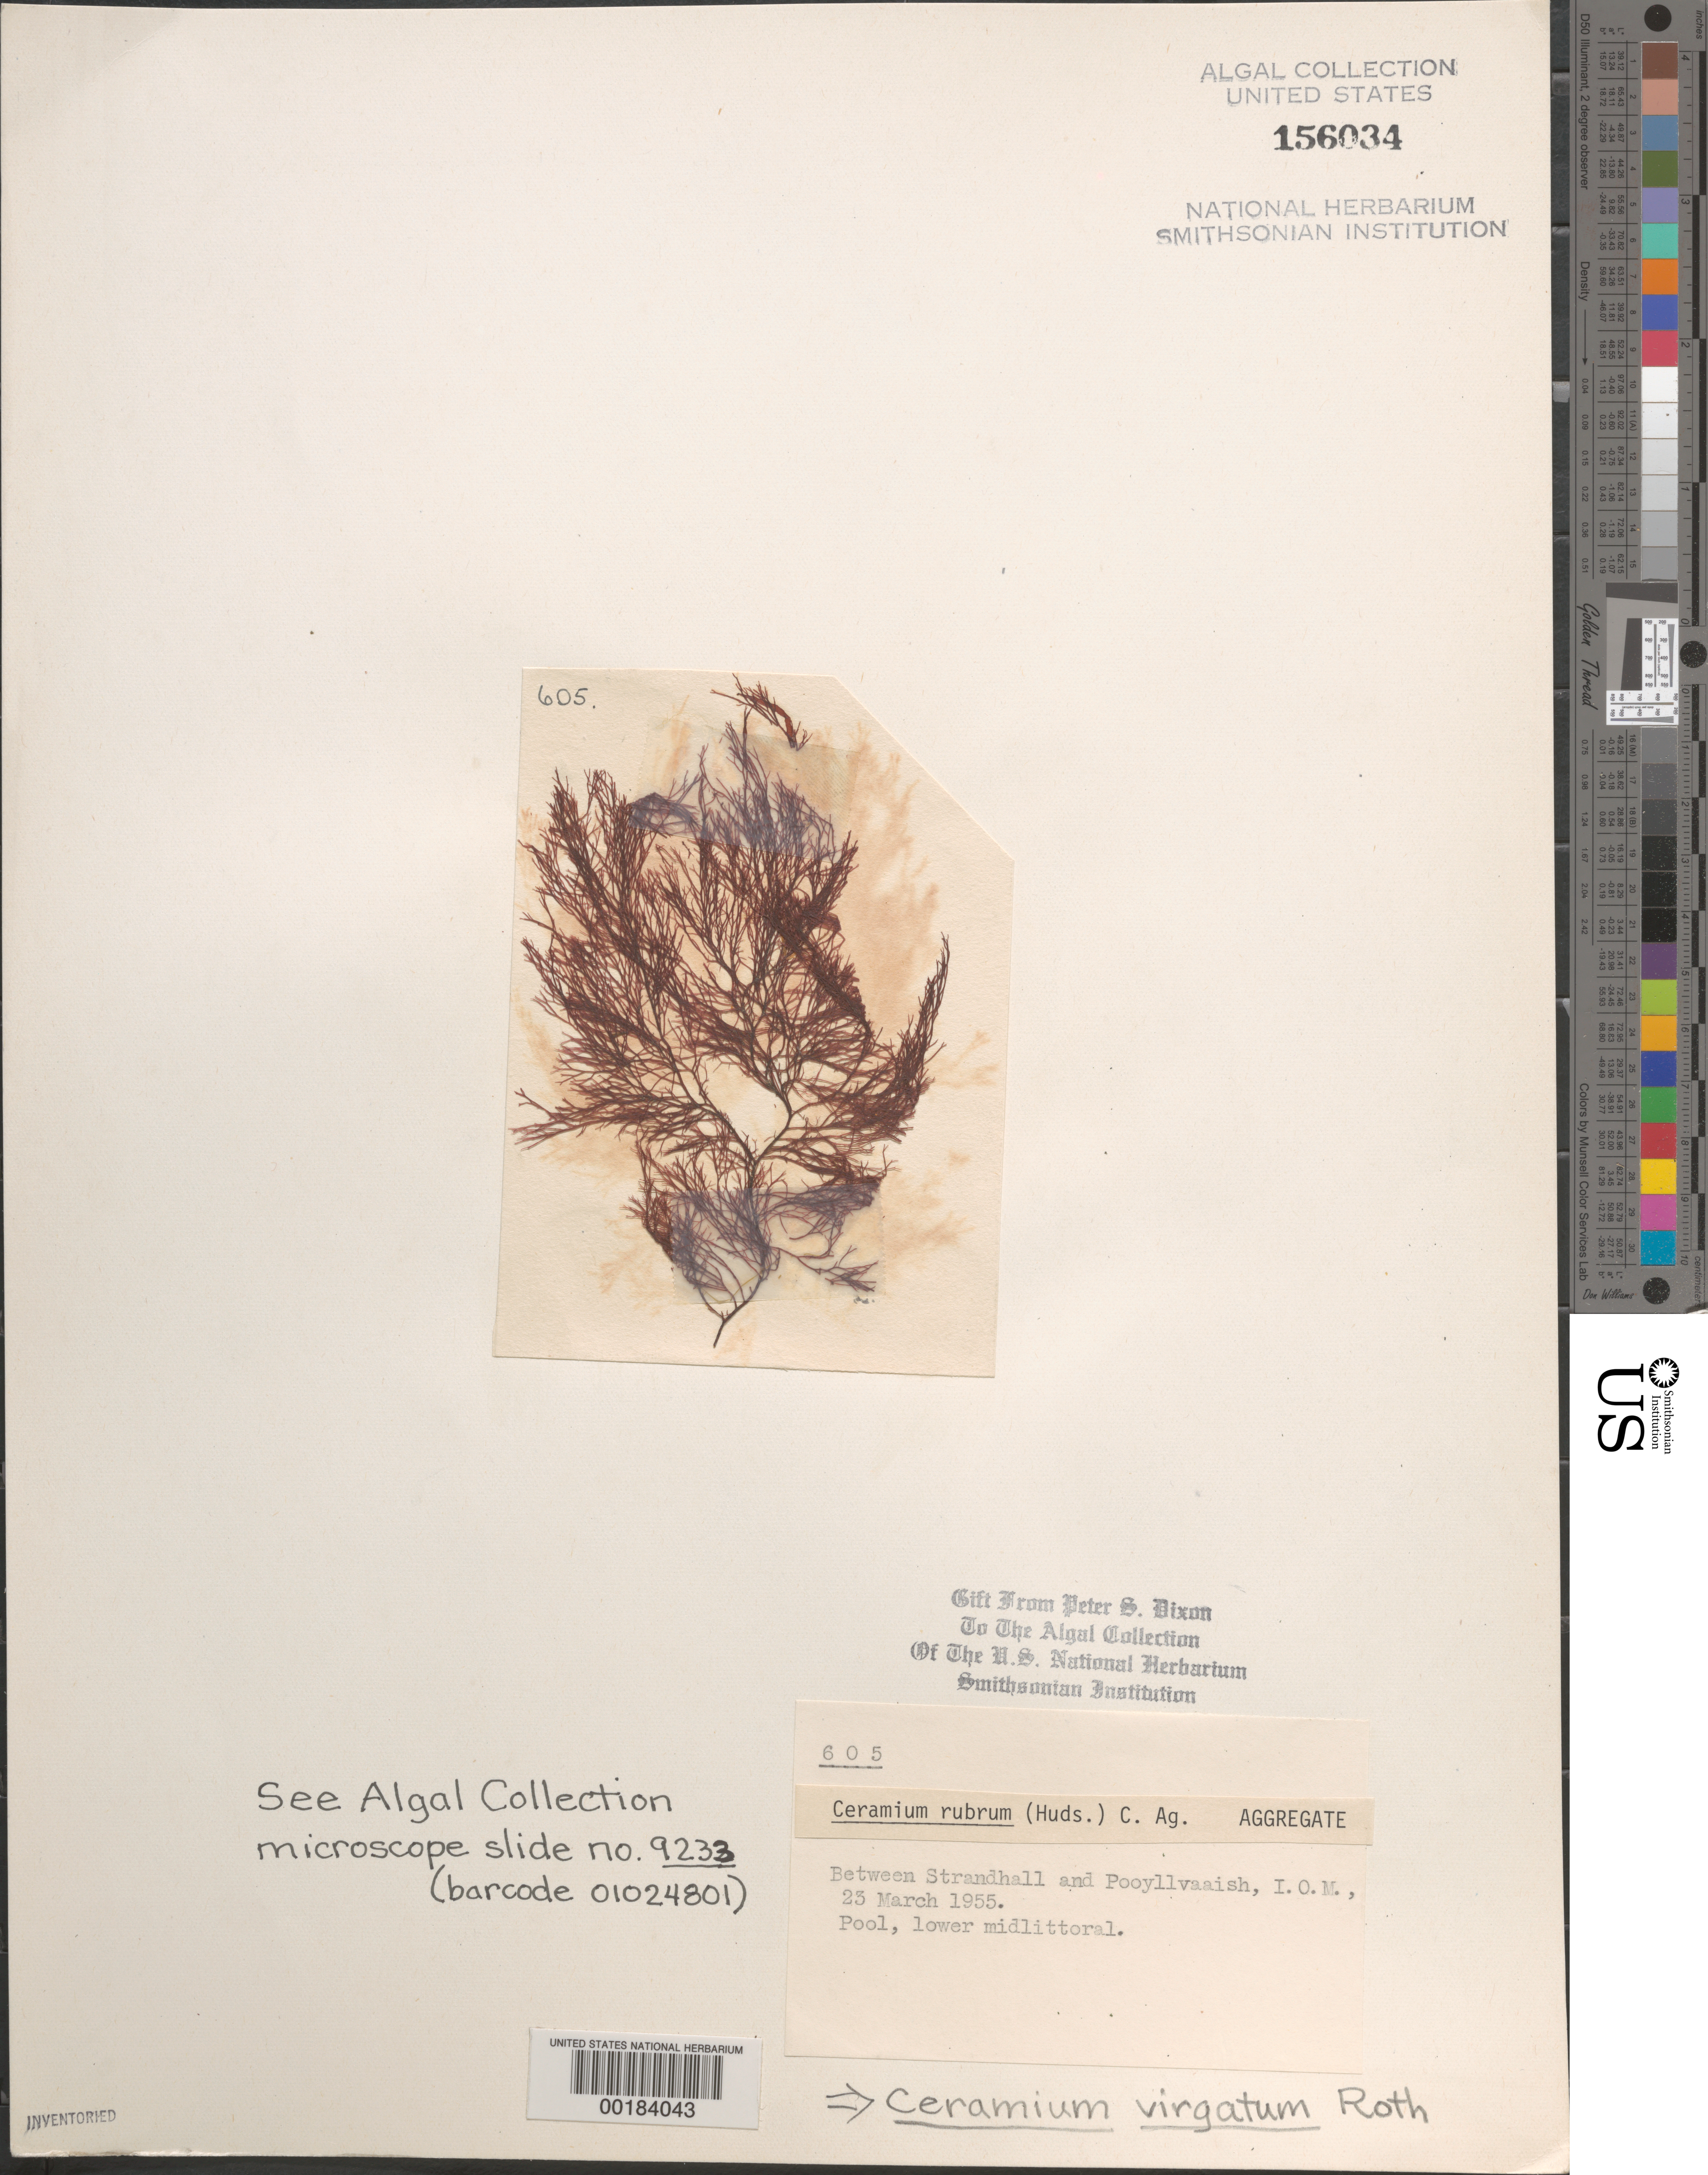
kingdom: Plantae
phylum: Rhodophyta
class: Florideophyceae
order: Ceramiales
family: Ceramiaceae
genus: Ceramium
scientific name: Ceramium virgatum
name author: Roth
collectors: P. S. Dixon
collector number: PSD 605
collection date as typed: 23 Mar 1955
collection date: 1955-03-23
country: United Kingdom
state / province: England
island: Isle of Man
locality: Between Strandhall and Pooyllvaaish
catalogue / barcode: US 156034